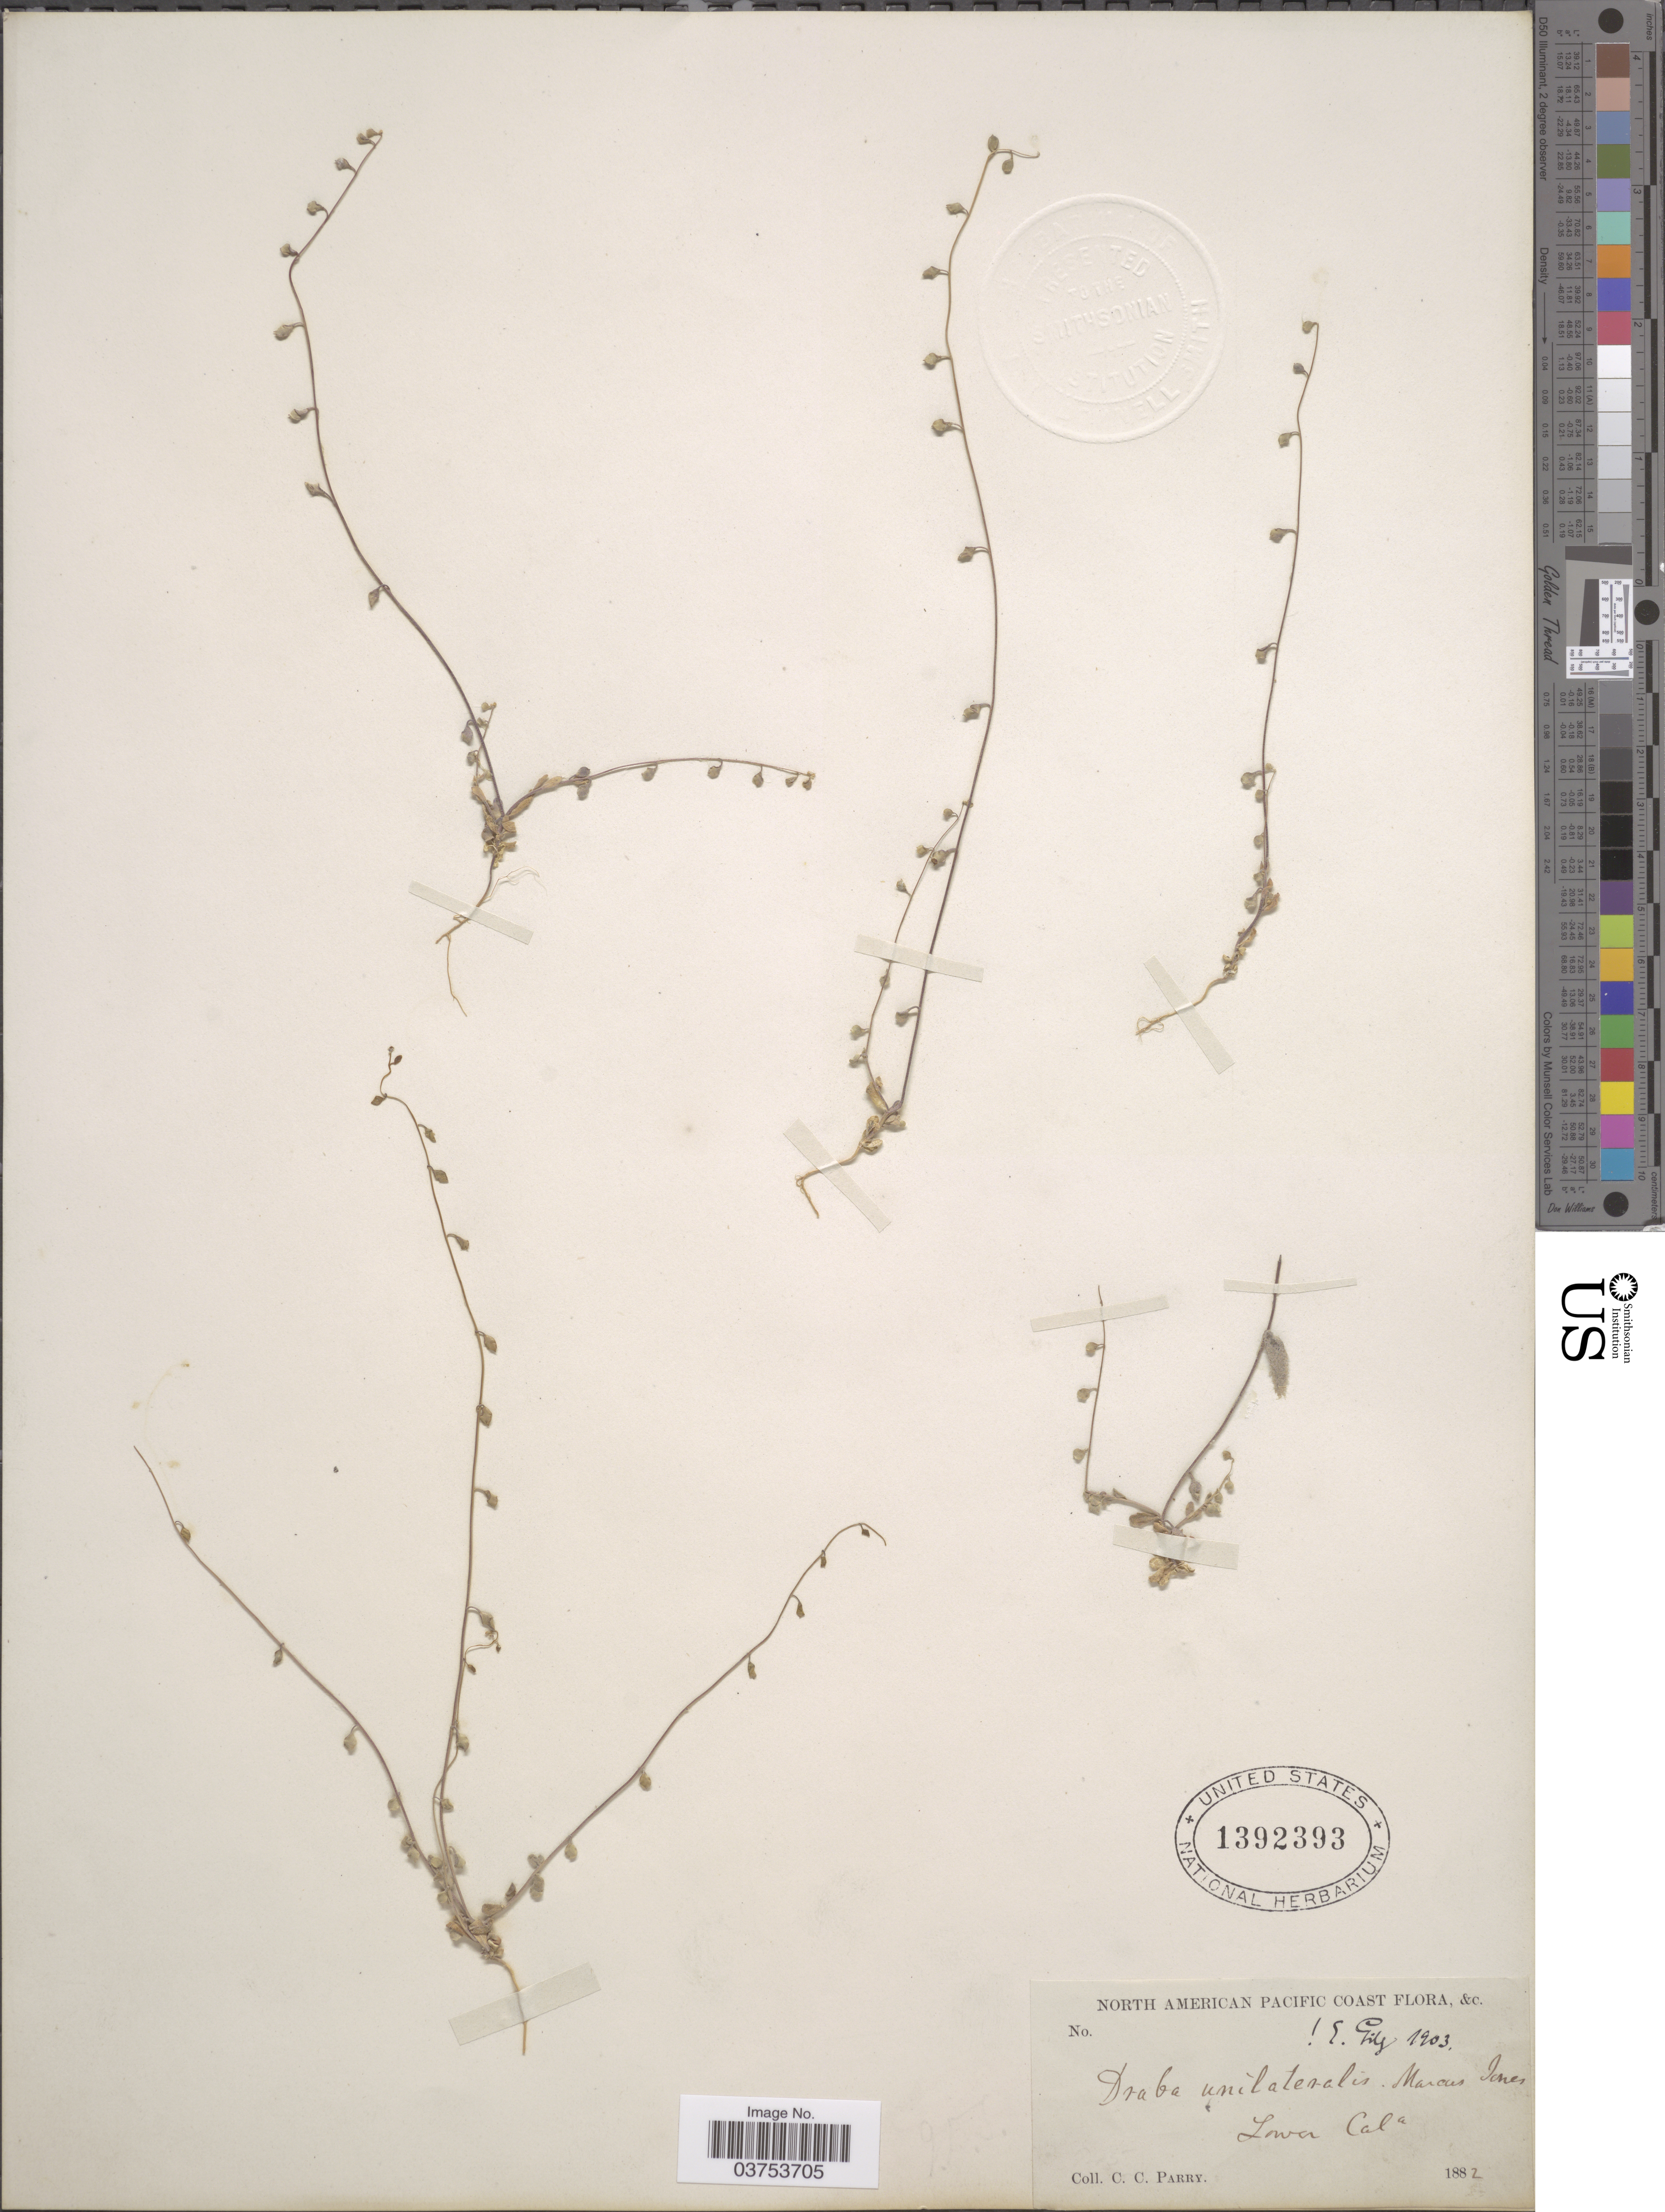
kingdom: Plantae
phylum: Tracheophyta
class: Magnoliopsida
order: Brassicales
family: Brassicaceae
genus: Heterodraba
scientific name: Heterodraba unilateralis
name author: (M.E. Jones) Greene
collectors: C. C. Parry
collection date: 1882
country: Mexico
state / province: Baja California Norte / Baja California Sur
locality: North American Pacific Coast. Lower Cala.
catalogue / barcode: US 1392393